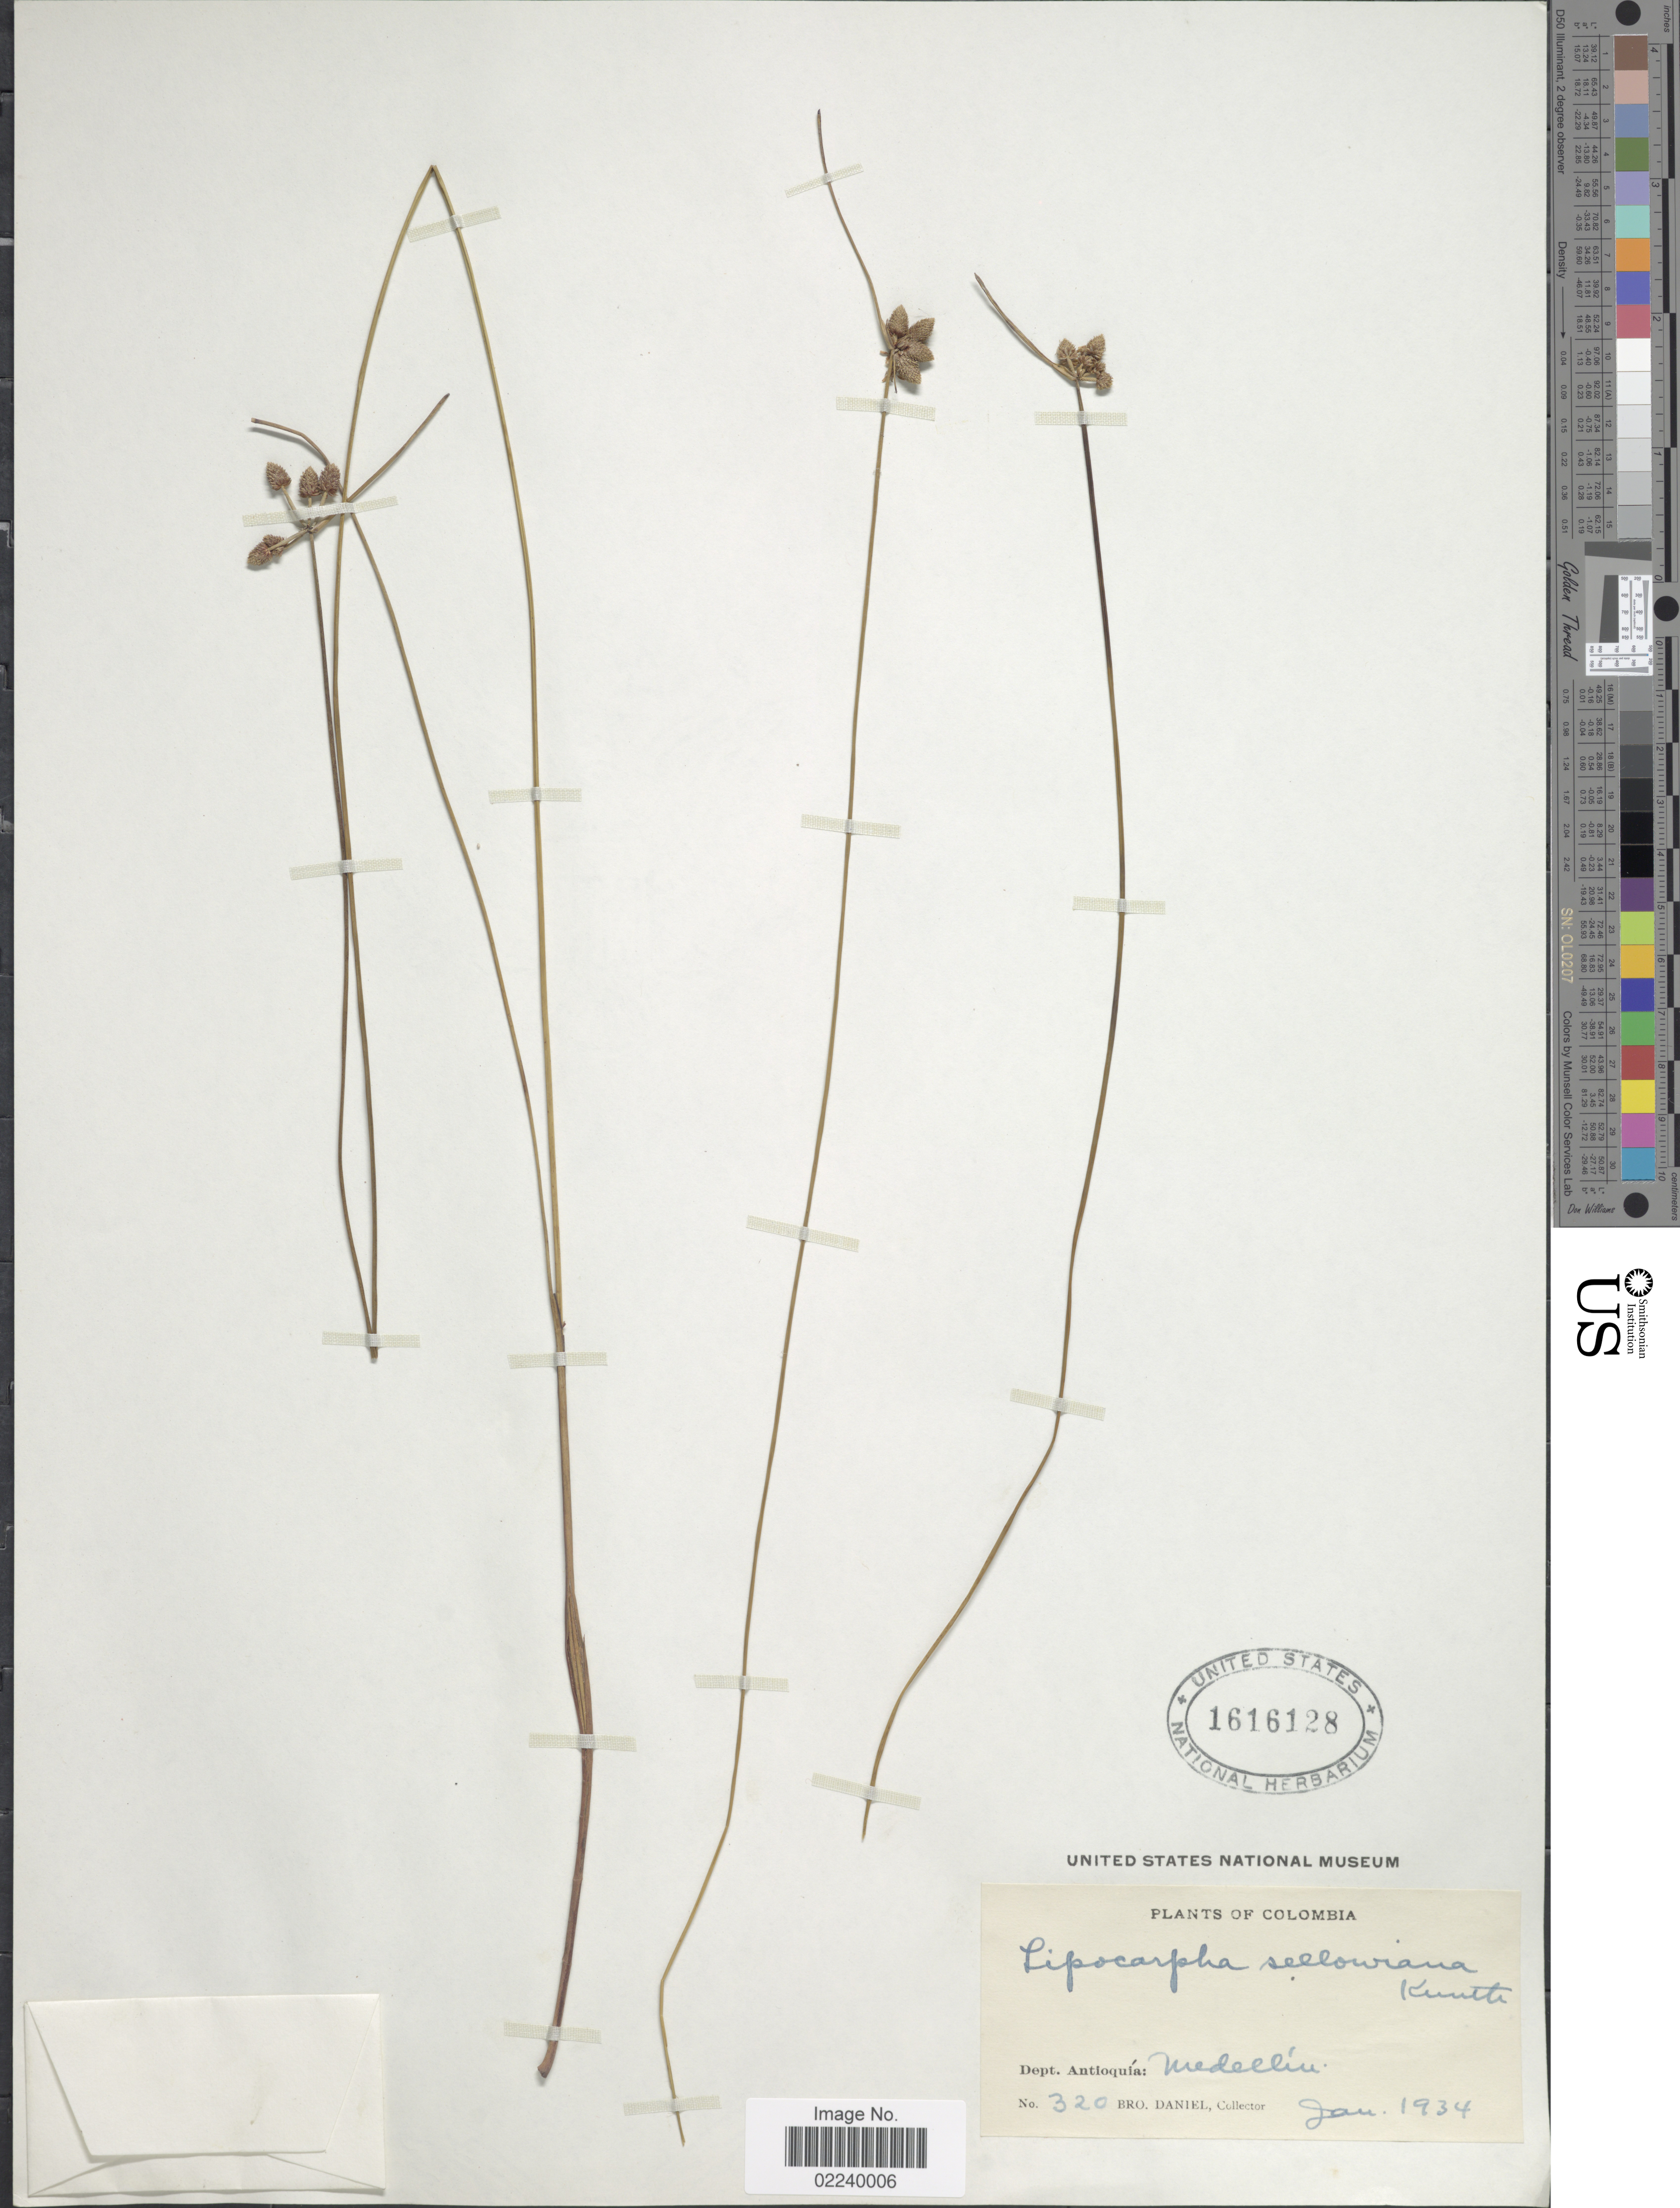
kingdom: Plantae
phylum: Tracheophyta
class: Liliopsida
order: Poales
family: Cyperaceae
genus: Cyperus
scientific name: Cyperus sellowianus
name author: (Kunth) T. Koyama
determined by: Strong, M. T., (US), Smithsonian Institution - National Museum of Natural History (UNITED STATES)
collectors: Bro. Daniel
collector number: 320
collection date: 1934-01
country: Colombia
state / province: Antioquia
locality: Medellin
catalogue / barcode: US 1616128